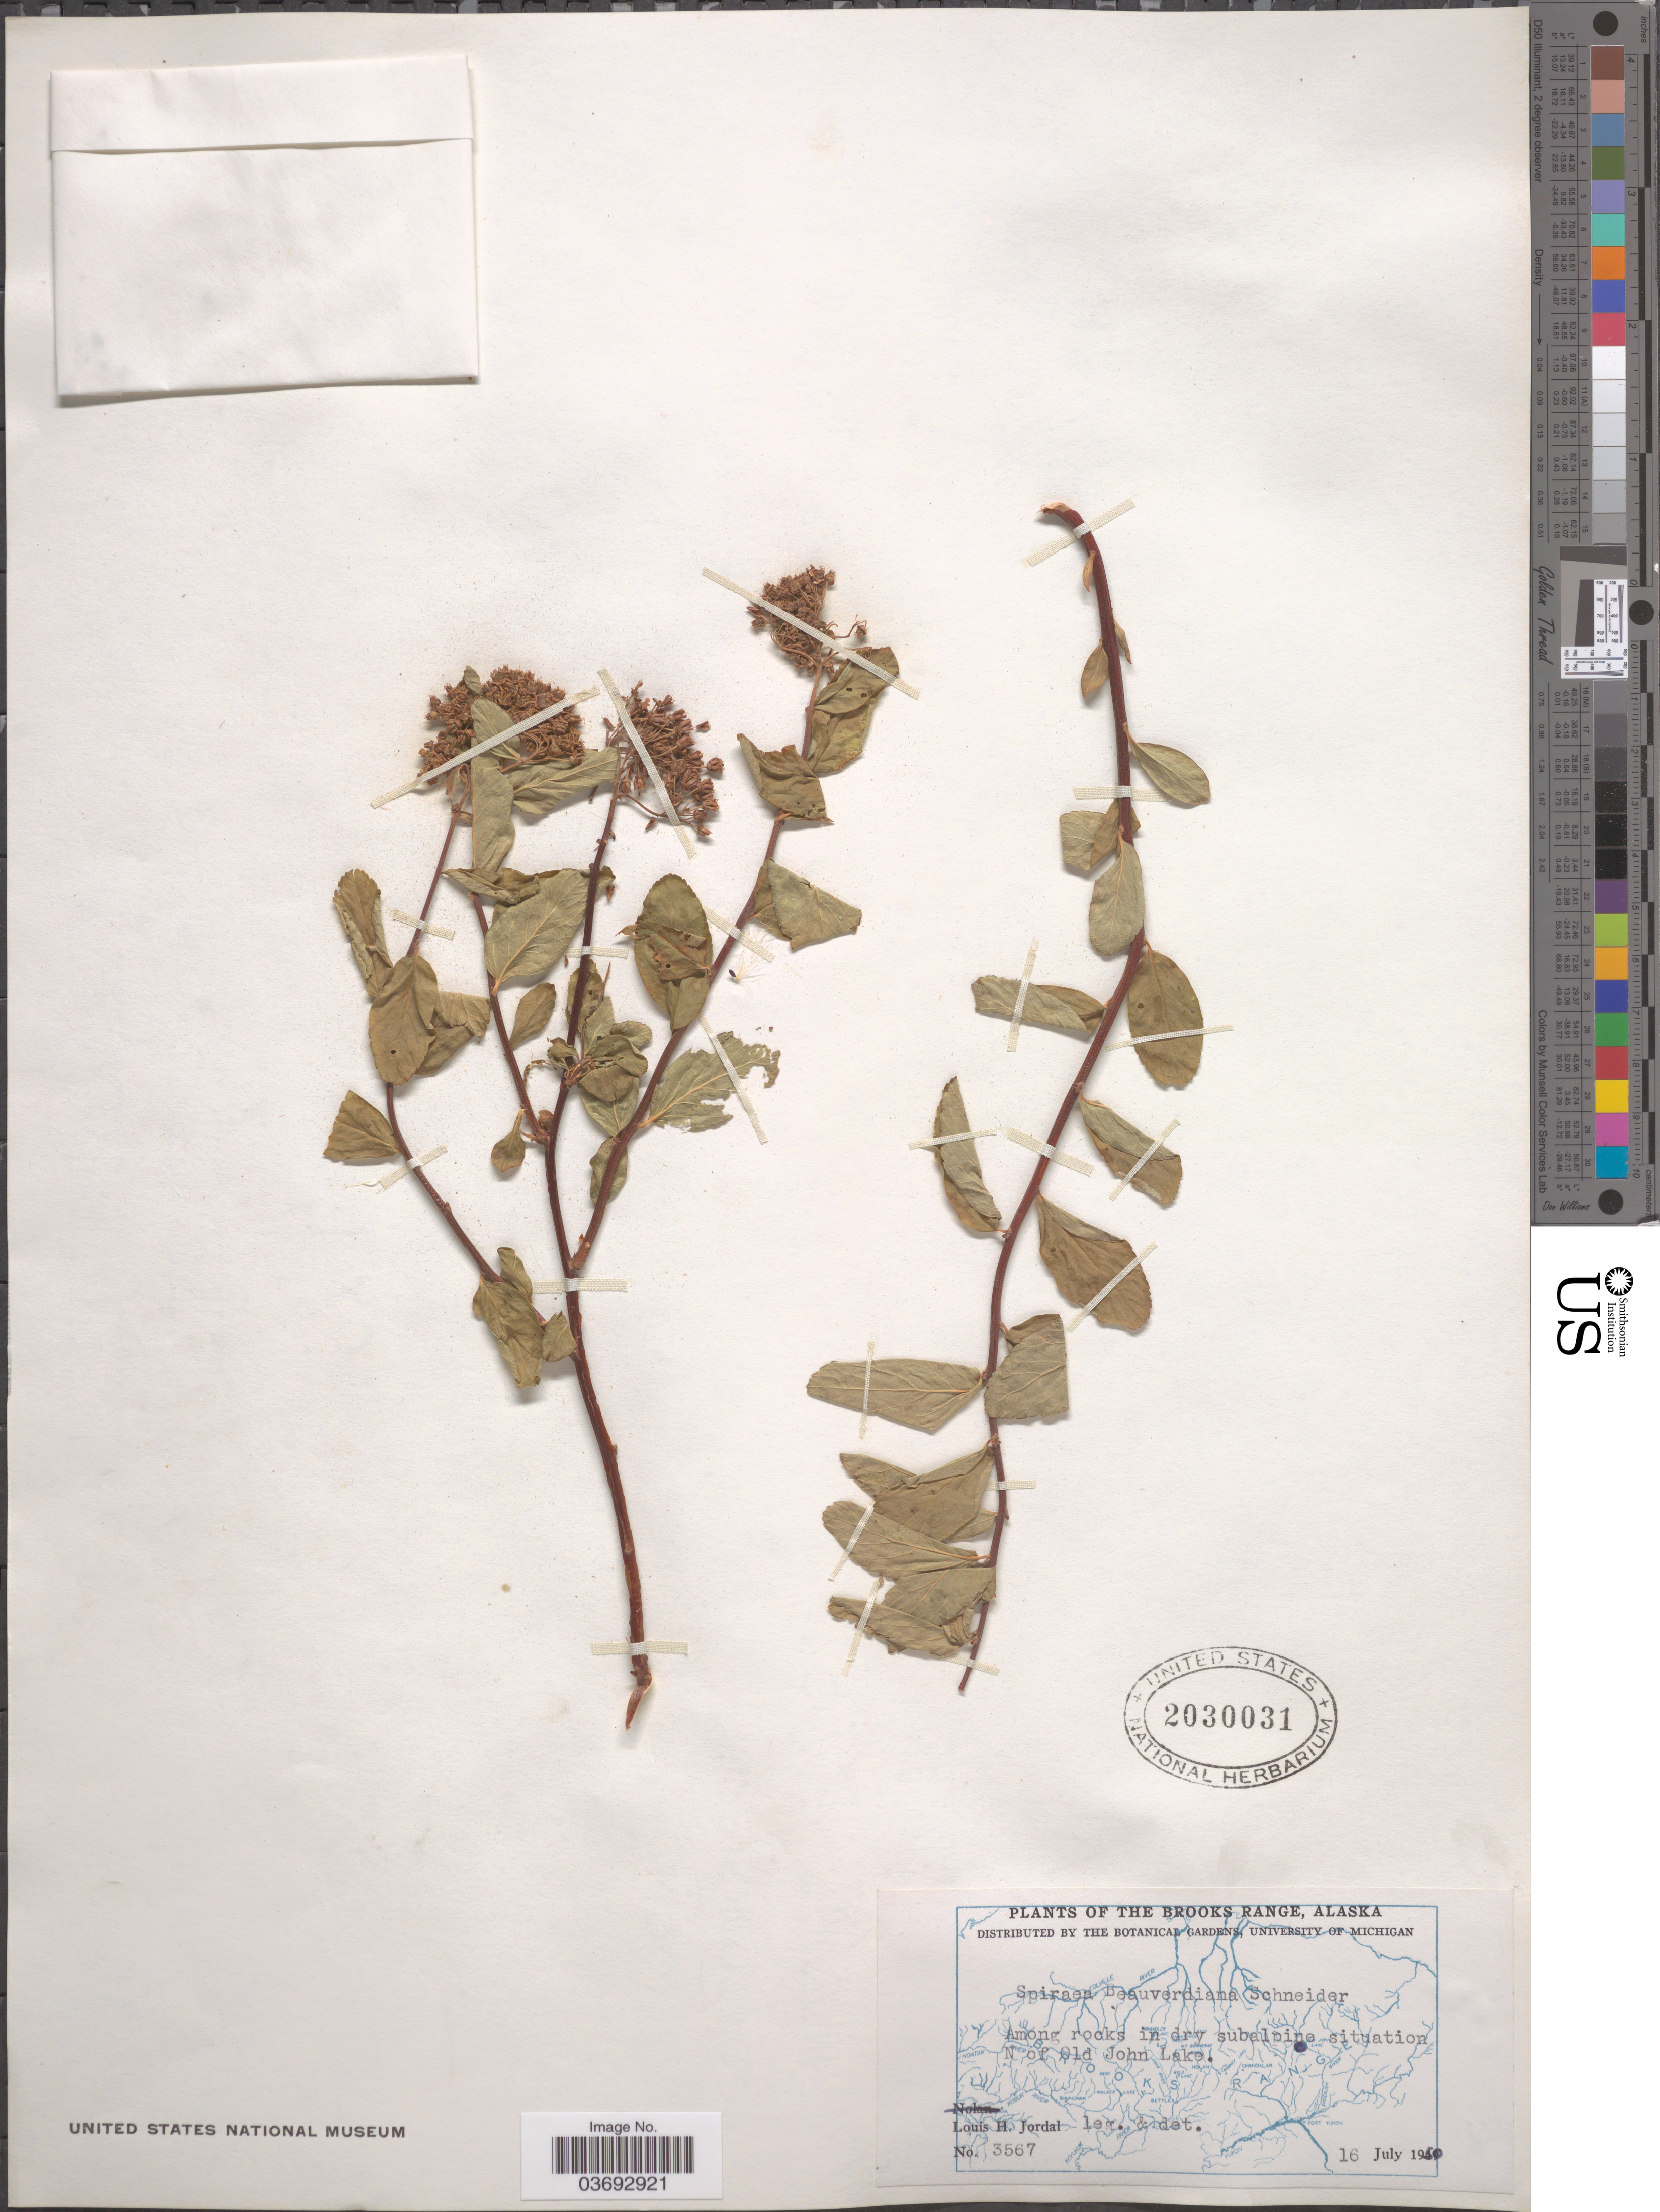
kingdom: Plantae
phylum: Tracheophyta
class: Magnoliopsida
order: Rosales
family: Rosaceae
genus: Spiraea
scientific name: Spiraea stevenii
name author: (C.K. Schneid.) Rydb.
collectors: L. Jordal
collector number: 3567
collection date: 1950-07-16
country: United States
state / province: Alaska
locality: The Brooks Range. Among rocks in dry subalpine situation N of Old John Lake.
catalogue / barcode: US 2030031